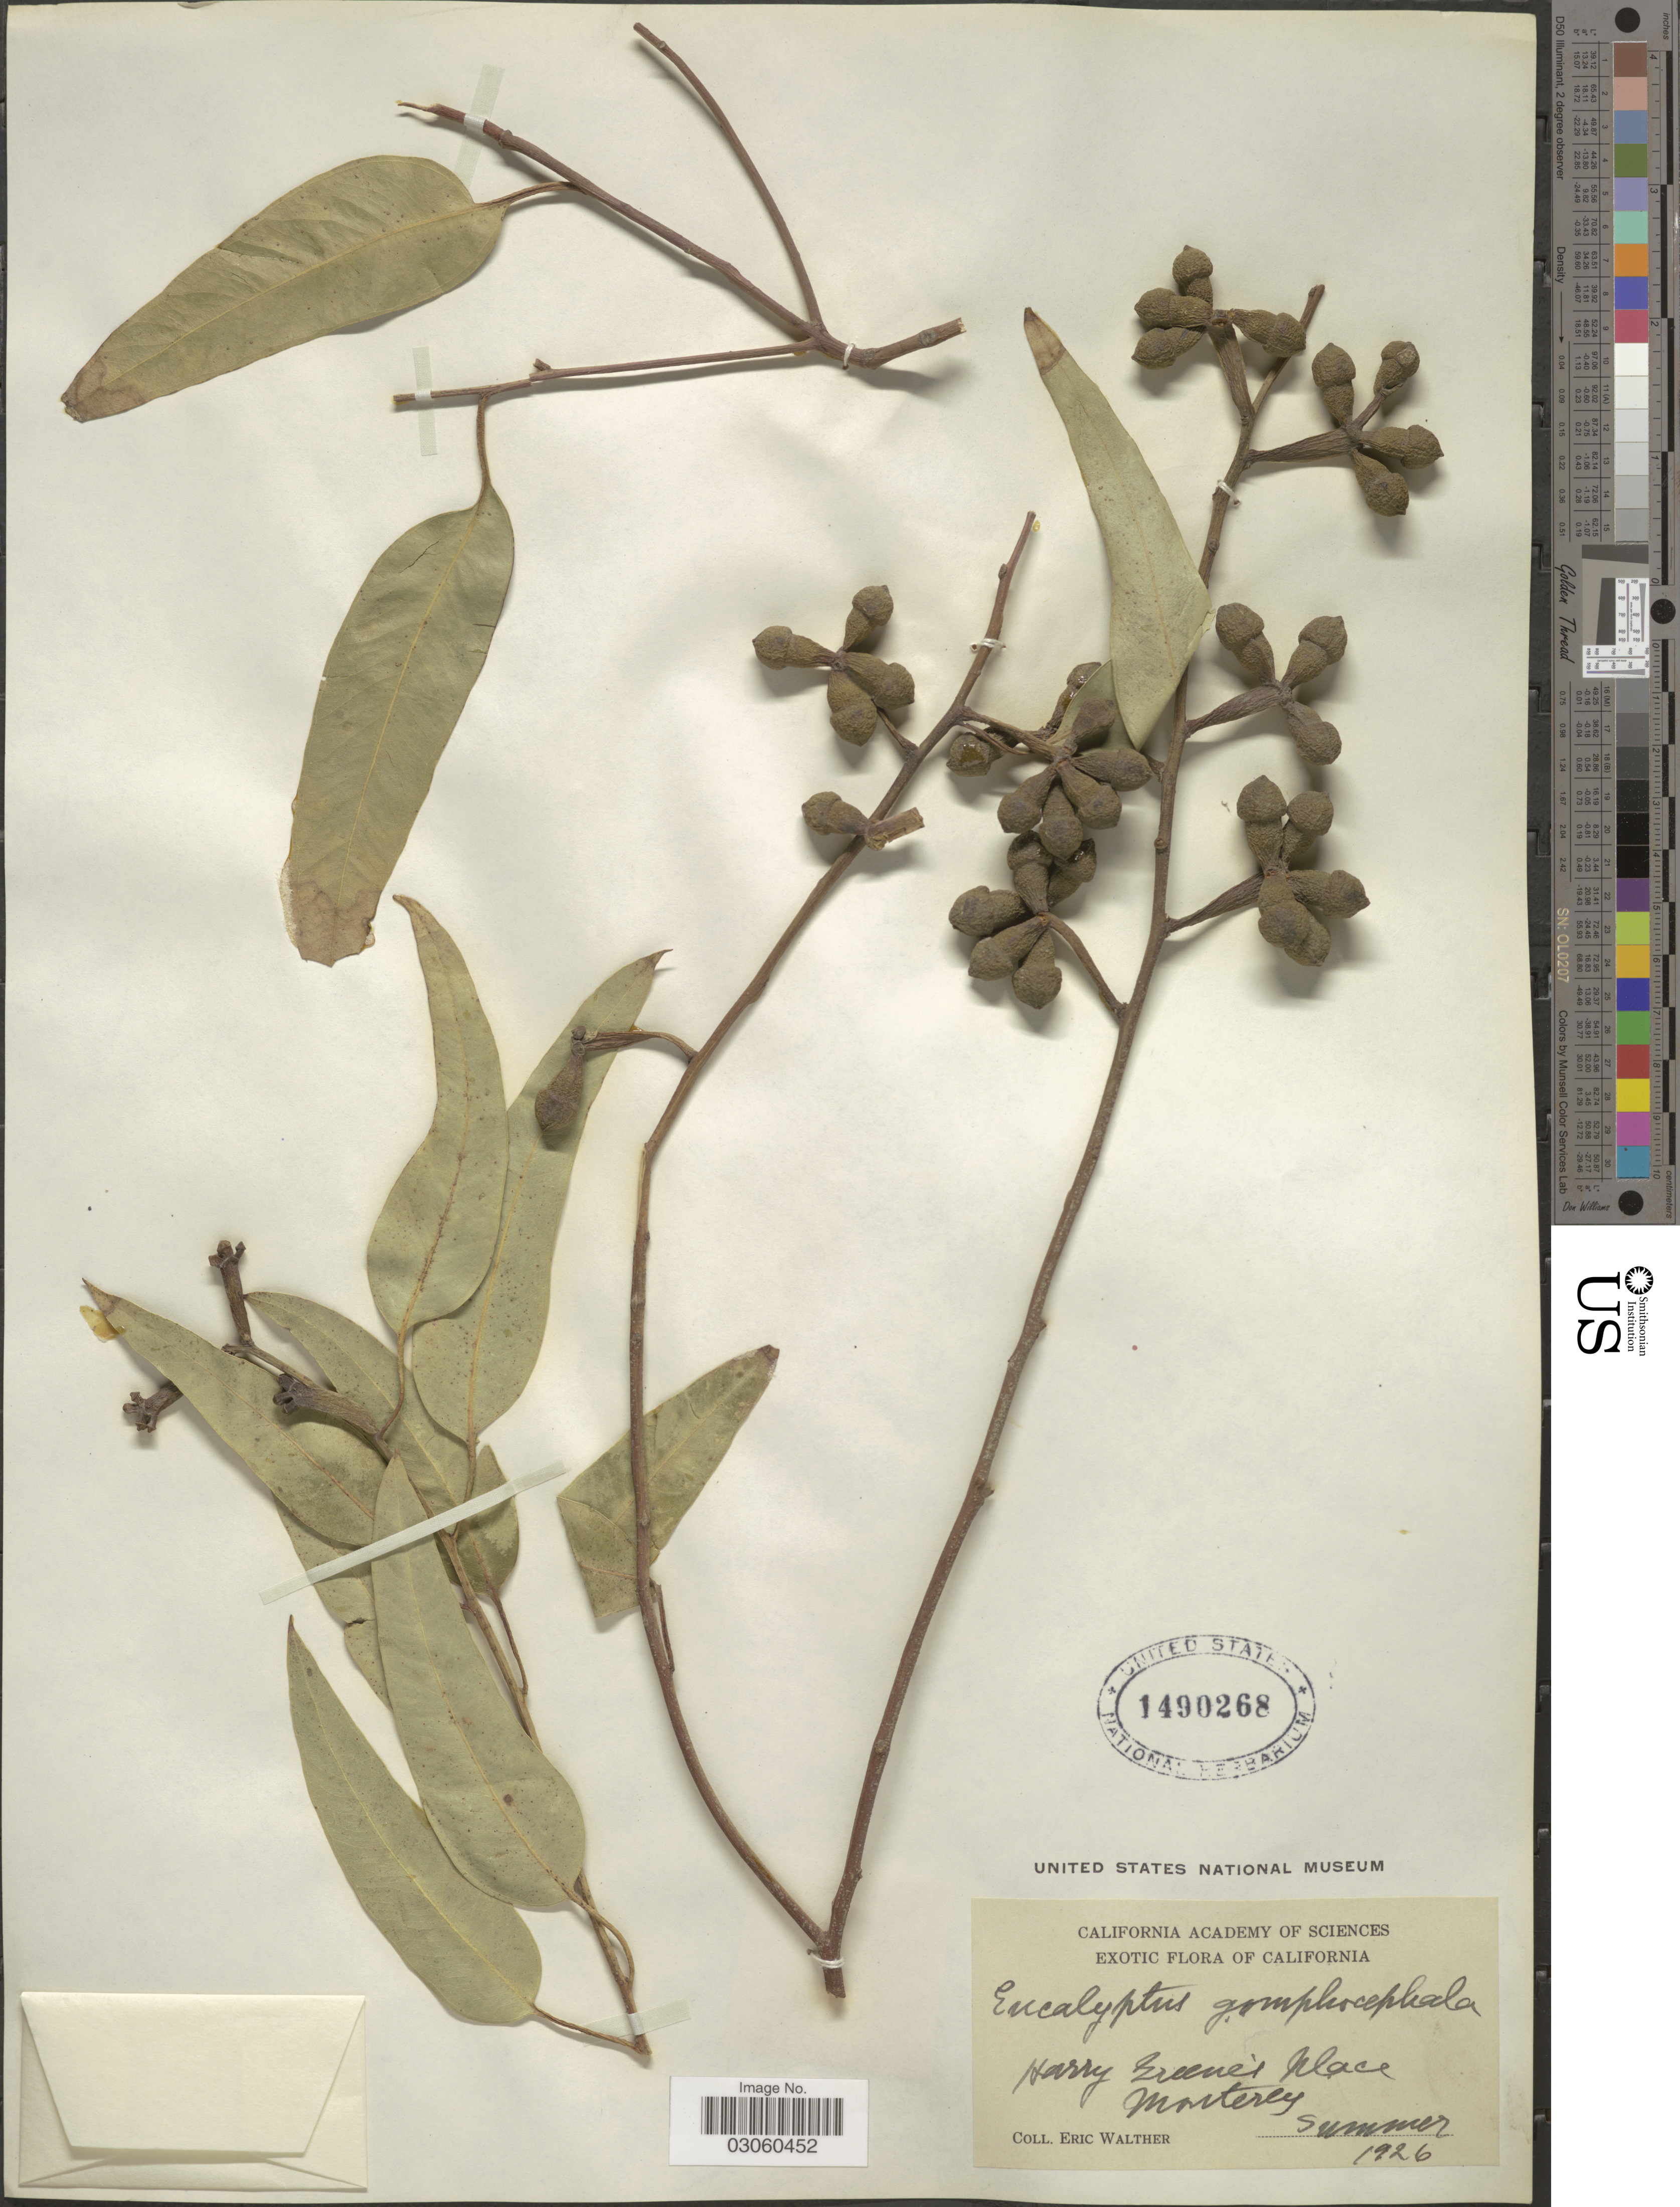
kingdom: Plantae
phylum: Tracheophyta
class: Magnoliopsida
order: Myrtales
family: Myrtaceae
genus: Eucalyptus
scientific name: Eucalyptus gomphocephala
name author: DC.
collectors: E. Walther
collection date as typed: Summer 1926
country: United States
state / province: California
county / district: Monterey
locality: Harry Greene's place. Monterey.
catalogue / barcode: US 1490268